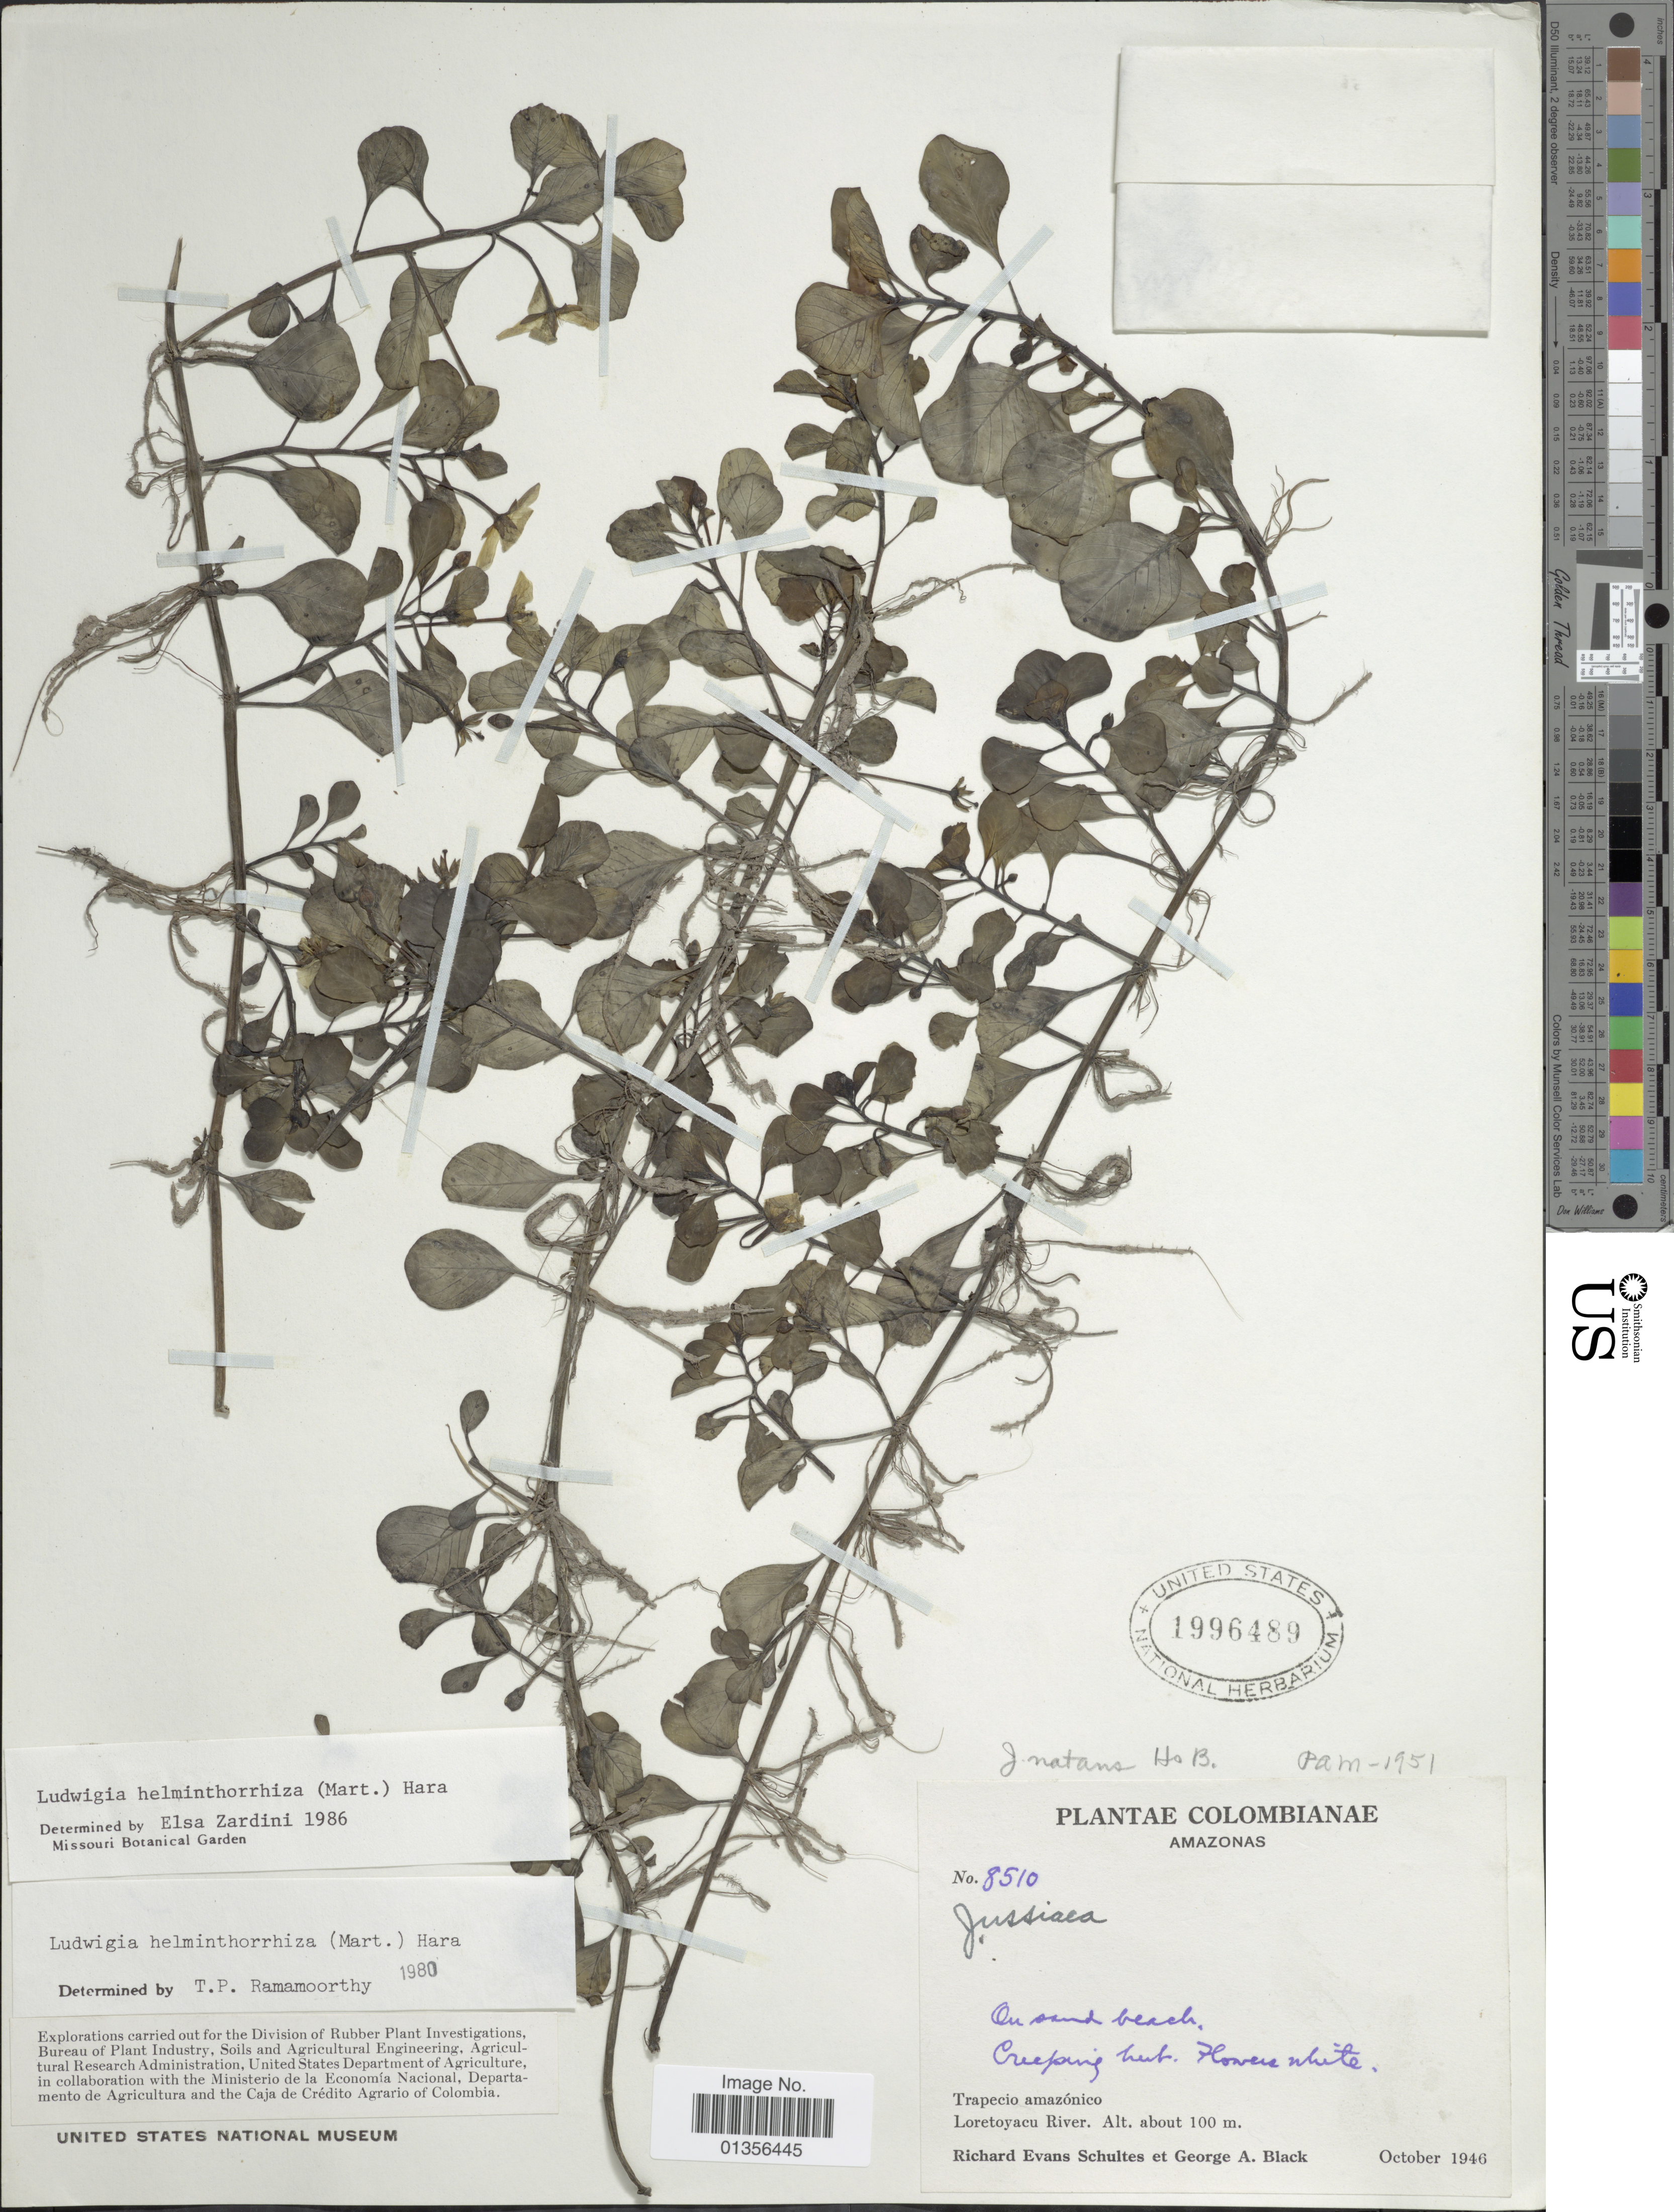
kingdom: Plantae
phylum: Tracheophyta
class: Magnoliopsida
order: Myrtales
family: Onagraceae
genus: Ludwigia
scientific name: Ludwigia helminthorrhiza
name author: (Mart.) H. Hara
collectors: R. E. Schultes & G. A. Black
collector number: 8510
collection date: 1946-10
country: Colombia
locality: Amazonas, Trapecio amazónico, Loretoyacu River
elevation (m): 100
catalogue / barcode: US 1996489